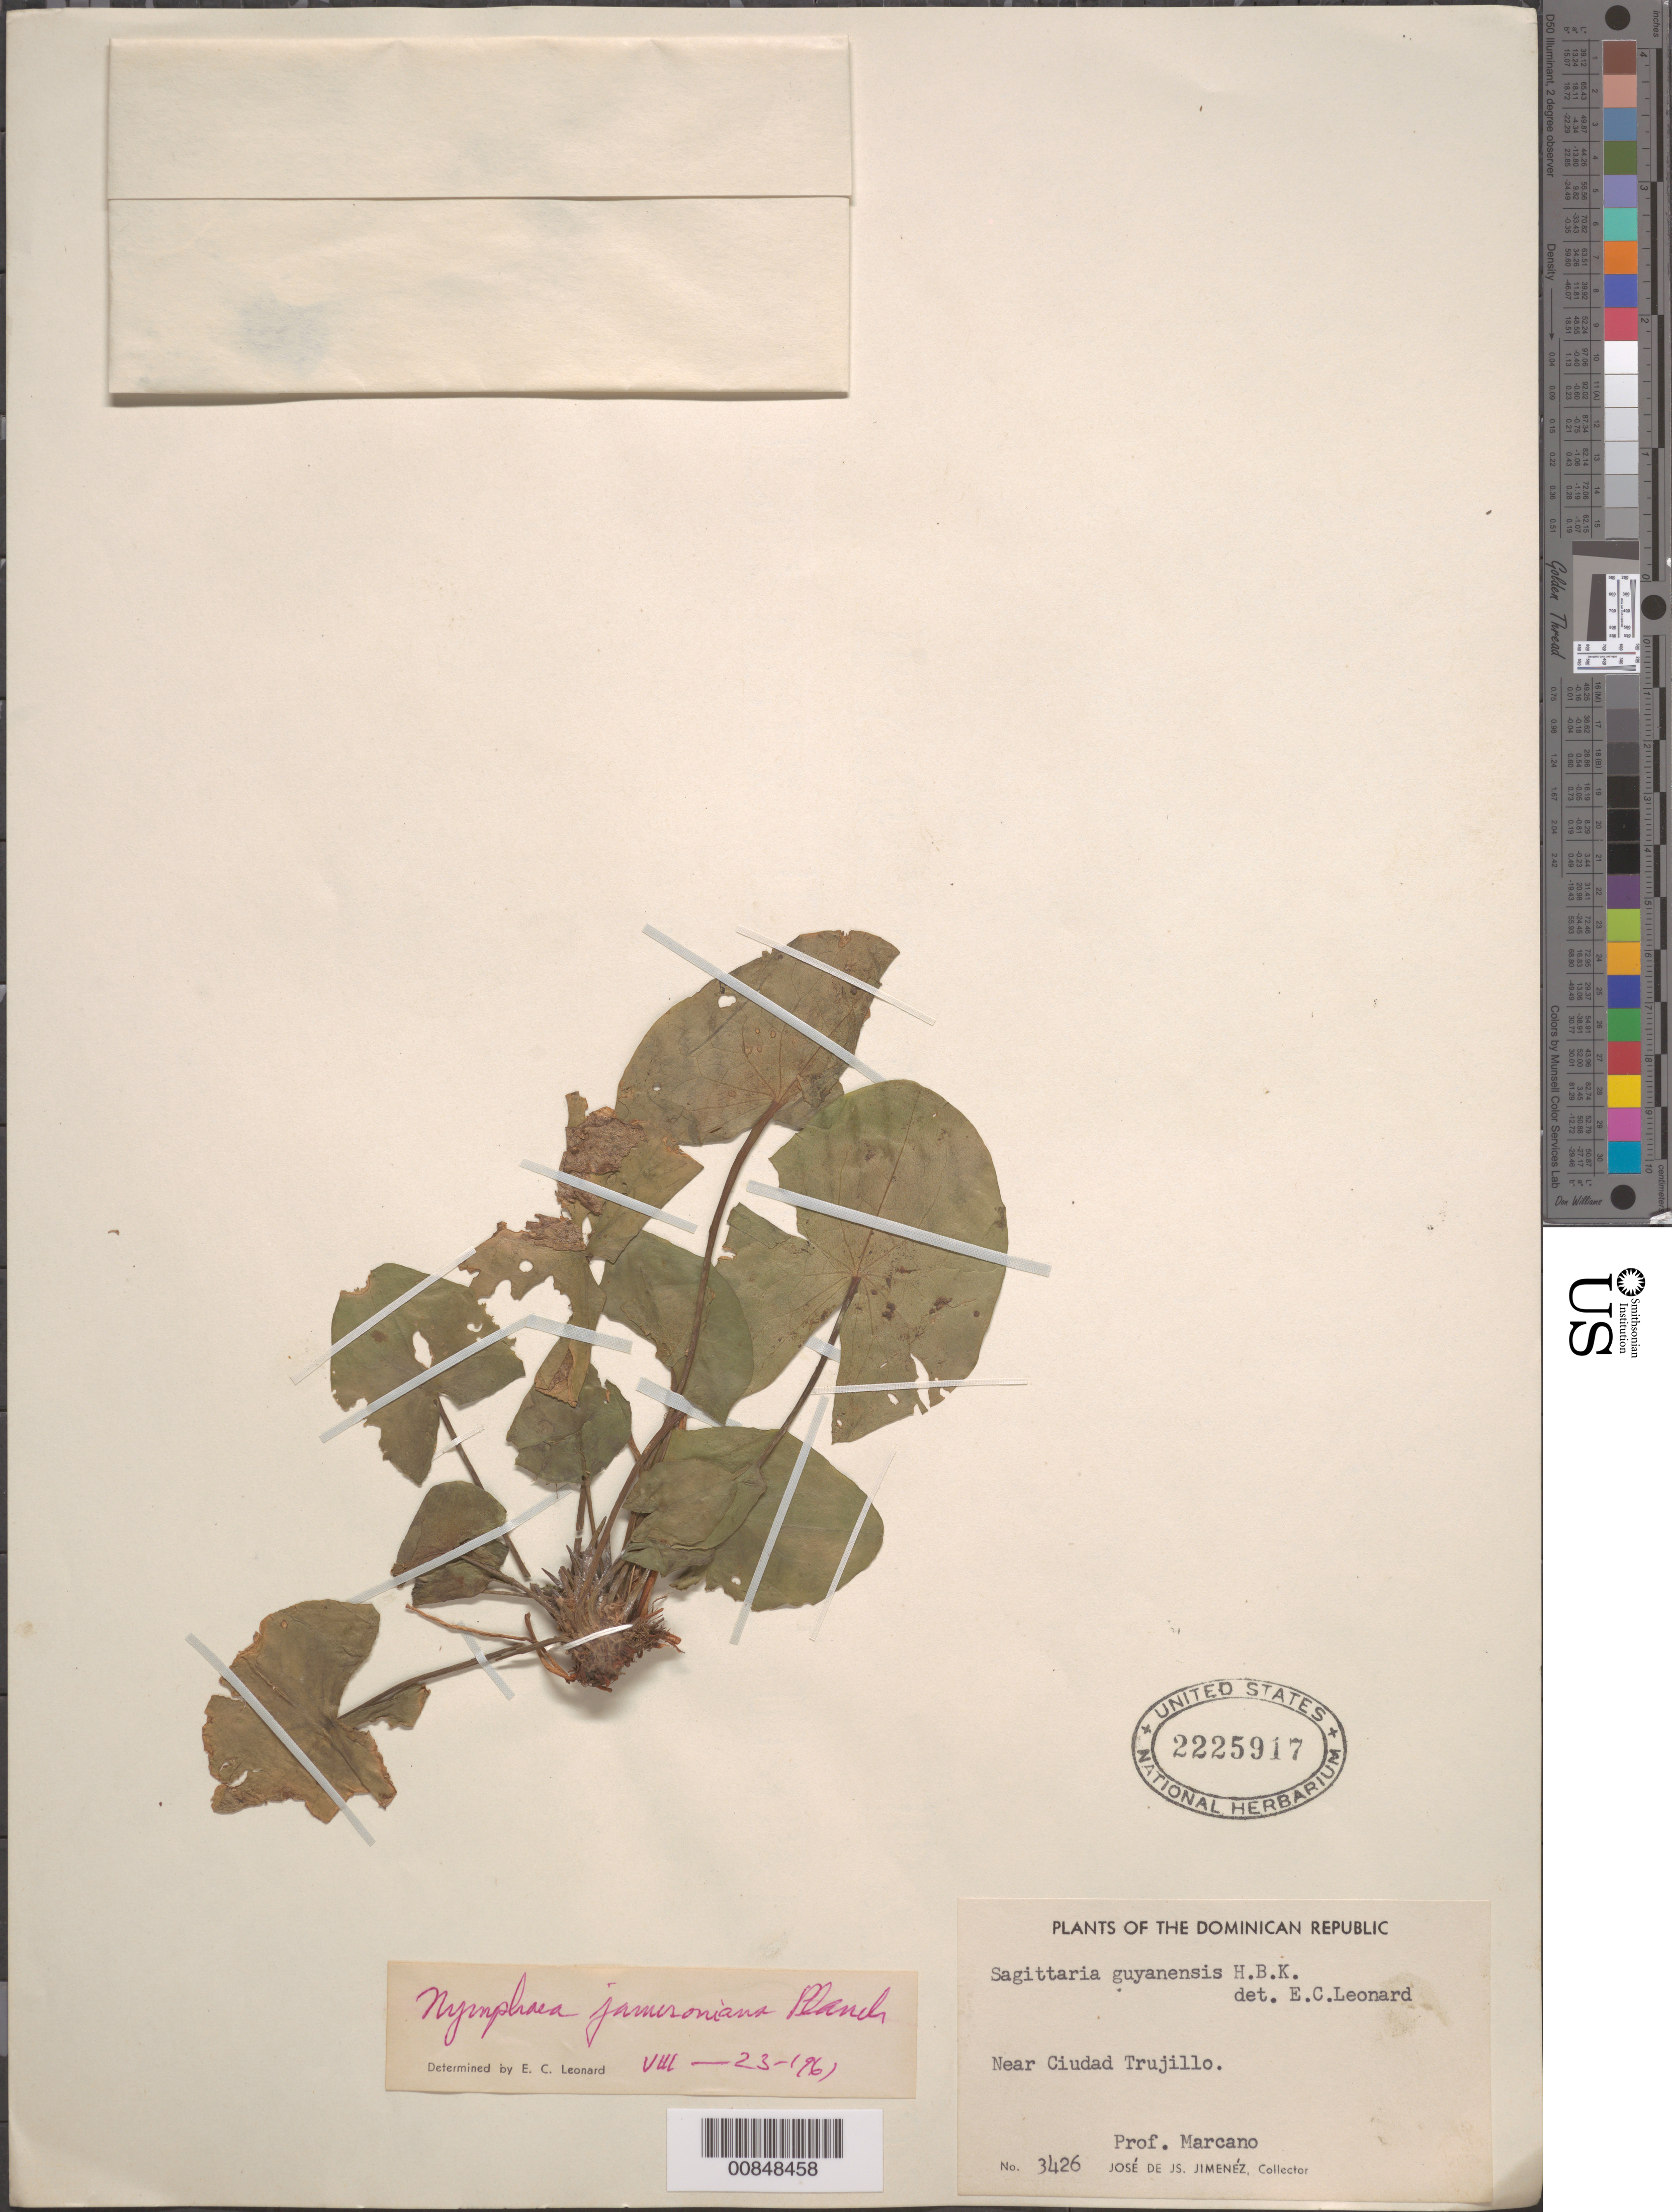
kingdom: Plantae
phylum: Tracheophyta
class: Magnoliopsida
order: Nymphaeales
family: Nymphaeaceae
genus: Nymphaea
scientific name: Nymphaea jamesoniana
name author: Planch.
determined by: Leonard, Emery C., (US)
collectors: J. J. Jiménez Almonte & E. J. Marcano F.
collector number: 3426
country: Dominican Republic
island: Hispaniola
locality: Near Ciudad Trujillo.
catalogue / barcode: US 2225917